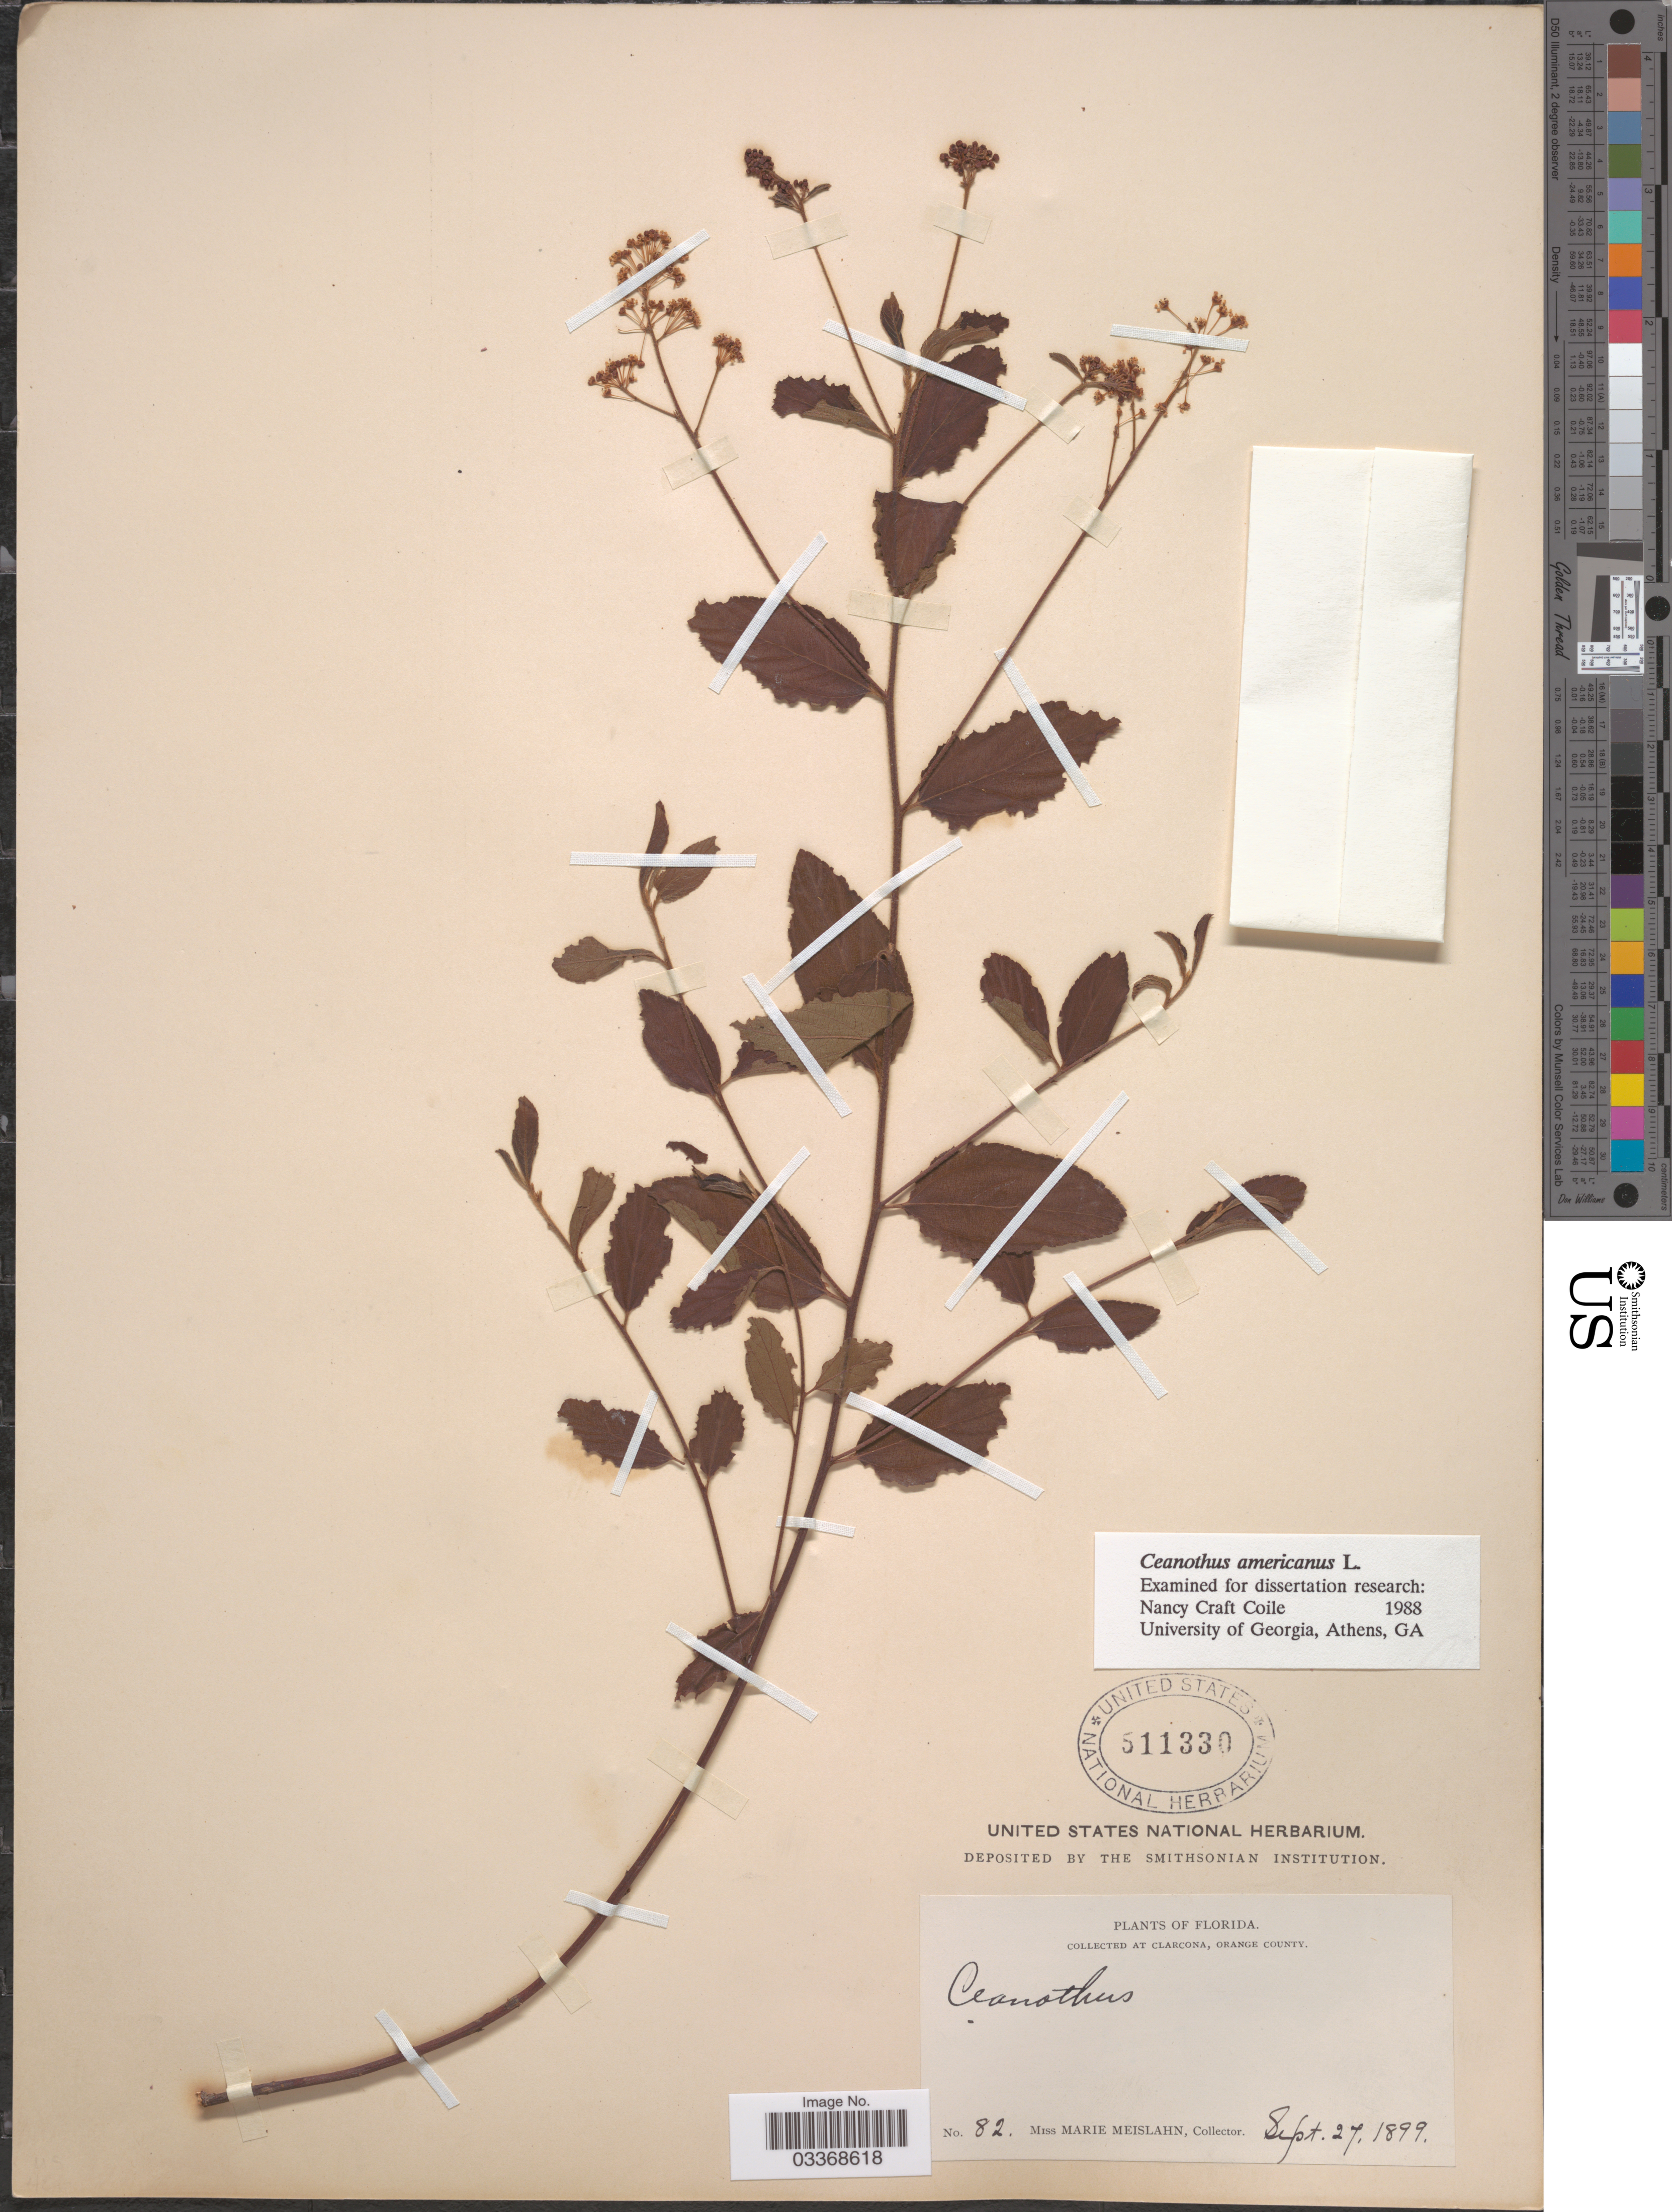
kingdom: Plantae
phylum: Tracheophyta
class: Magnoliopsida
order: Rosales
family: Rhamnaceae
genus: Ceanothus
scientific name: Ceanothus americanus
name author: L.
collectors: M. Meislahn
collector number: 82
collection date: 1899-09-27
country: United States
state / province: Florida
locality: At Clarcona, Orange County.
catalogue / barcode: US 511330